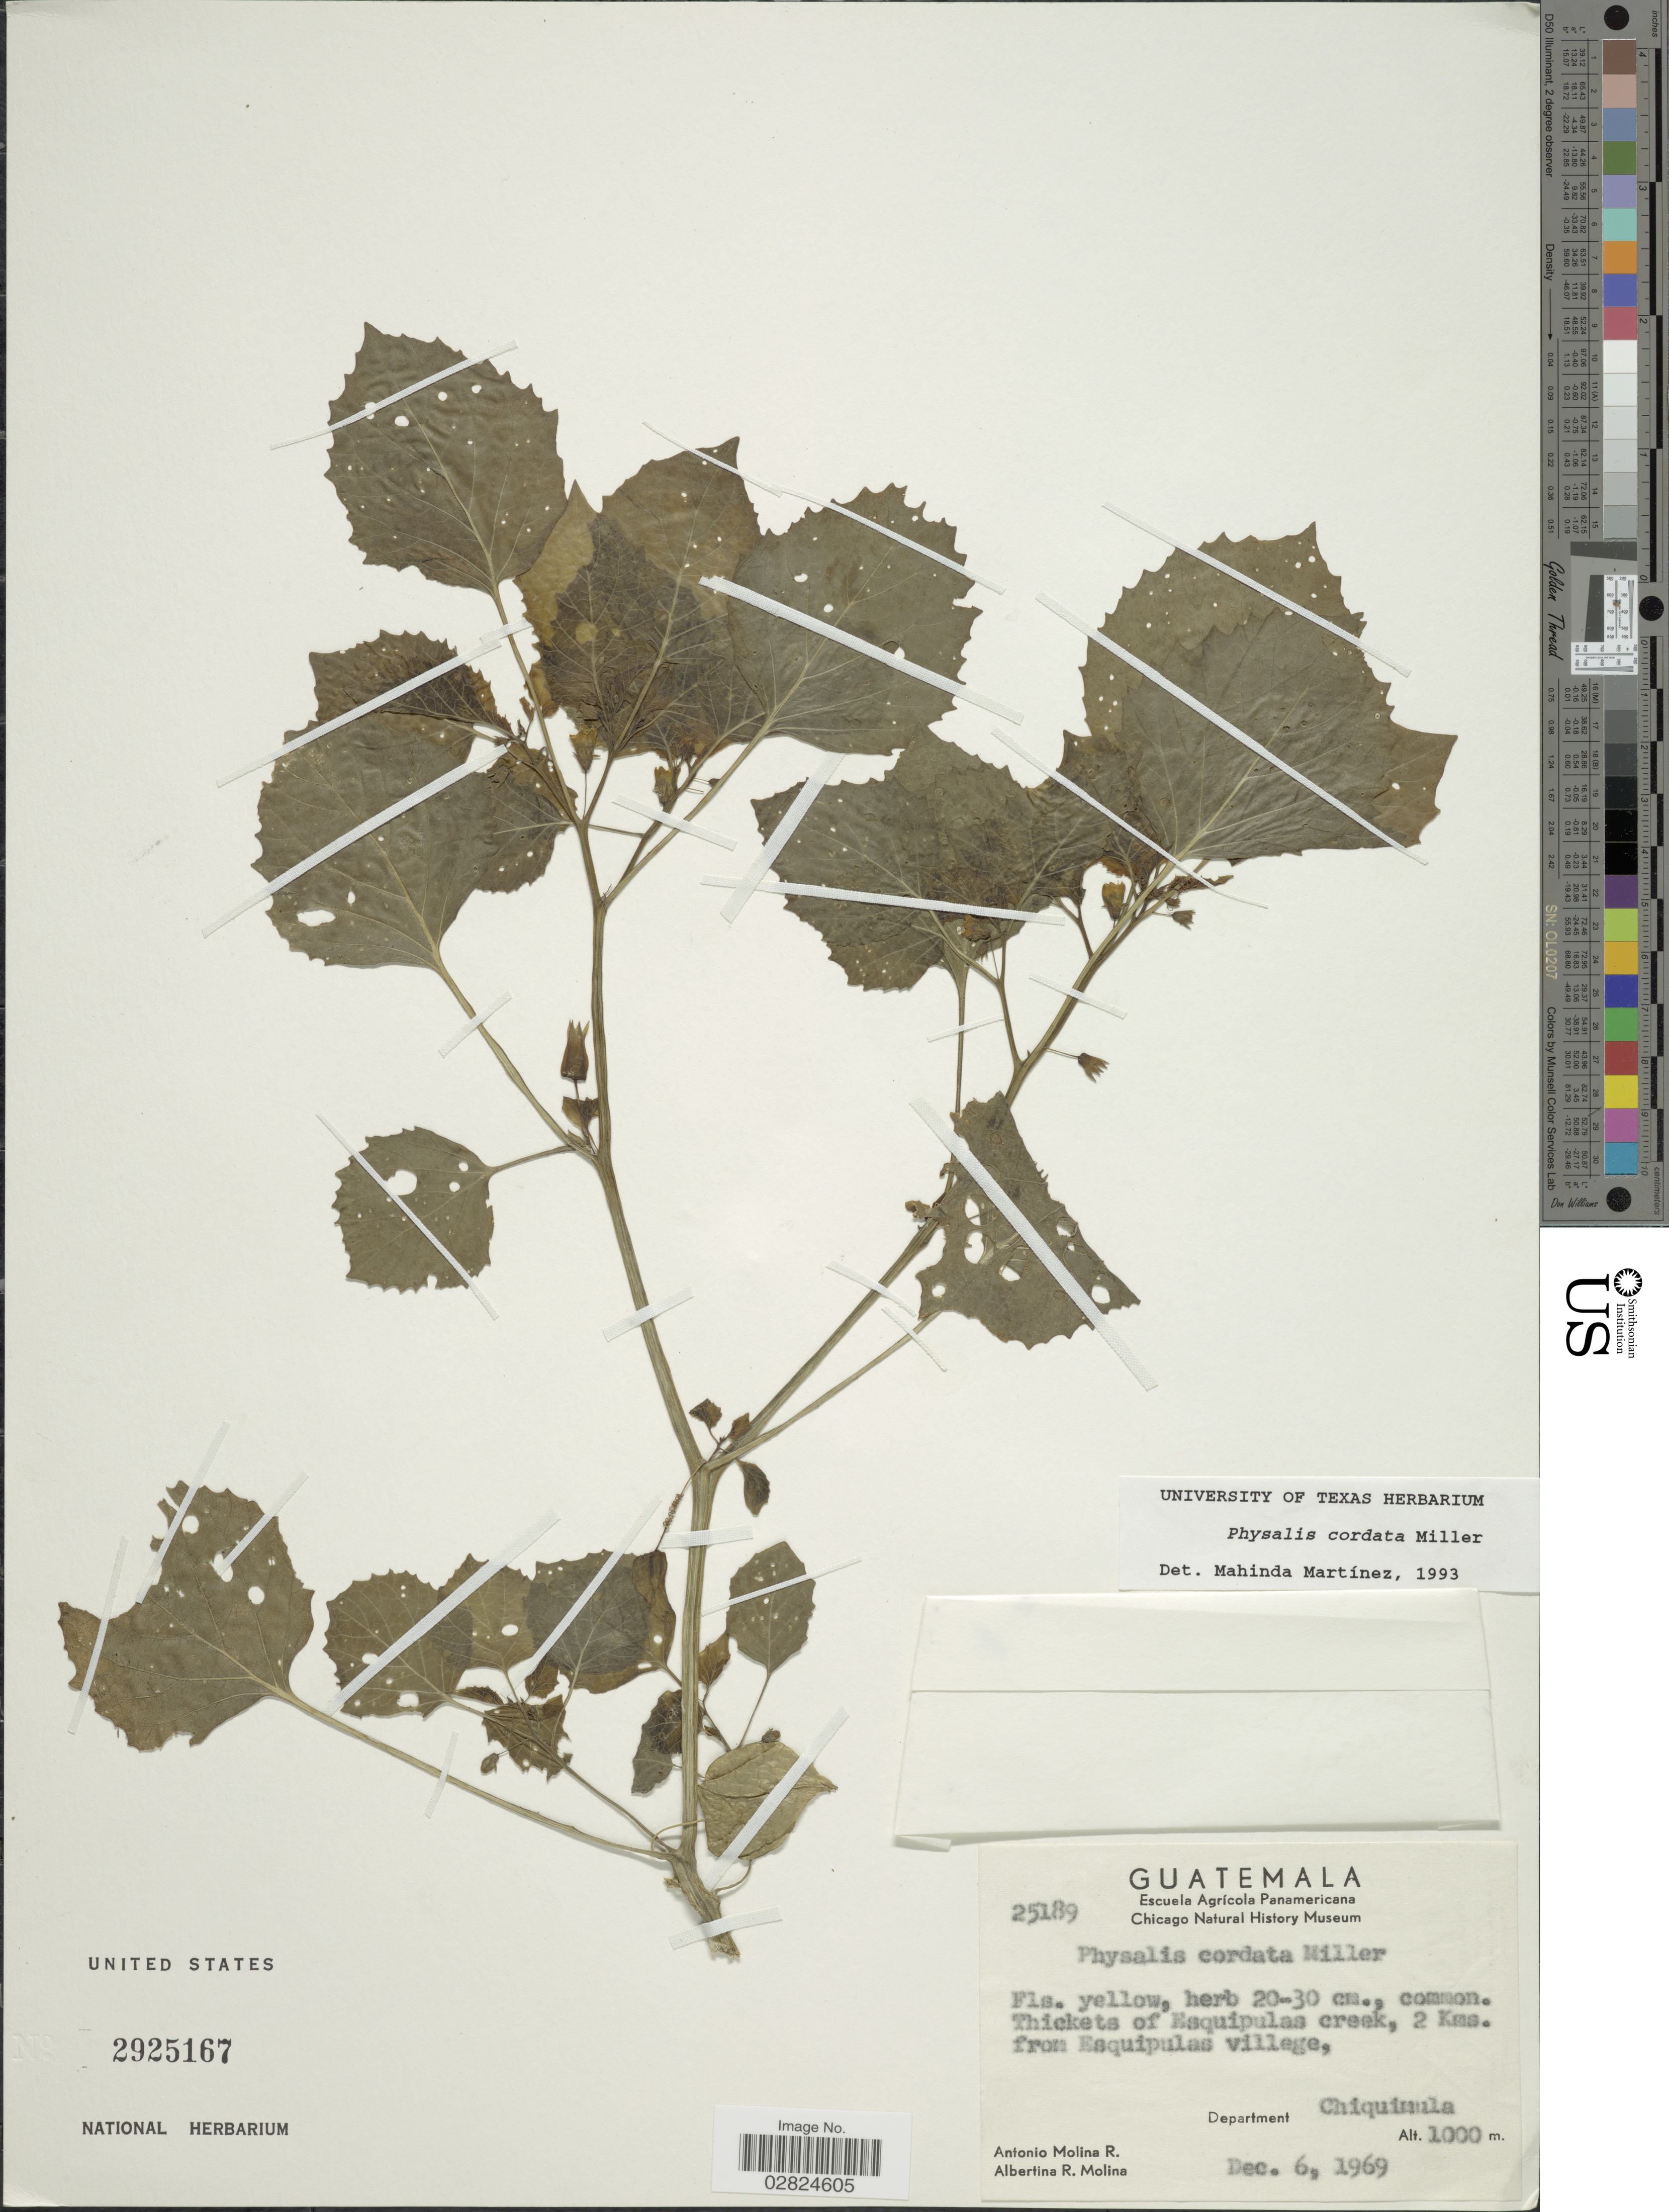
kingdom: Plantae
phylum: Tracheophyta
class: Magnoliopsida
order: Solanales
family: Solanaceae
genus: Physalis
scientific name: Physalis cordata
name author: Mill.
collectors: A. Molina R. & A. R. Molina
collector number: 25189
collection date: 1969-12-06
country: Guatemala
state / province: Chiquimula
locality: Thickets of Esquipulas creek, 2 Kms. from Esquipulas village, Department Chiquimula.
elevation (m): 1000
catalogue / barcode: US 2925167